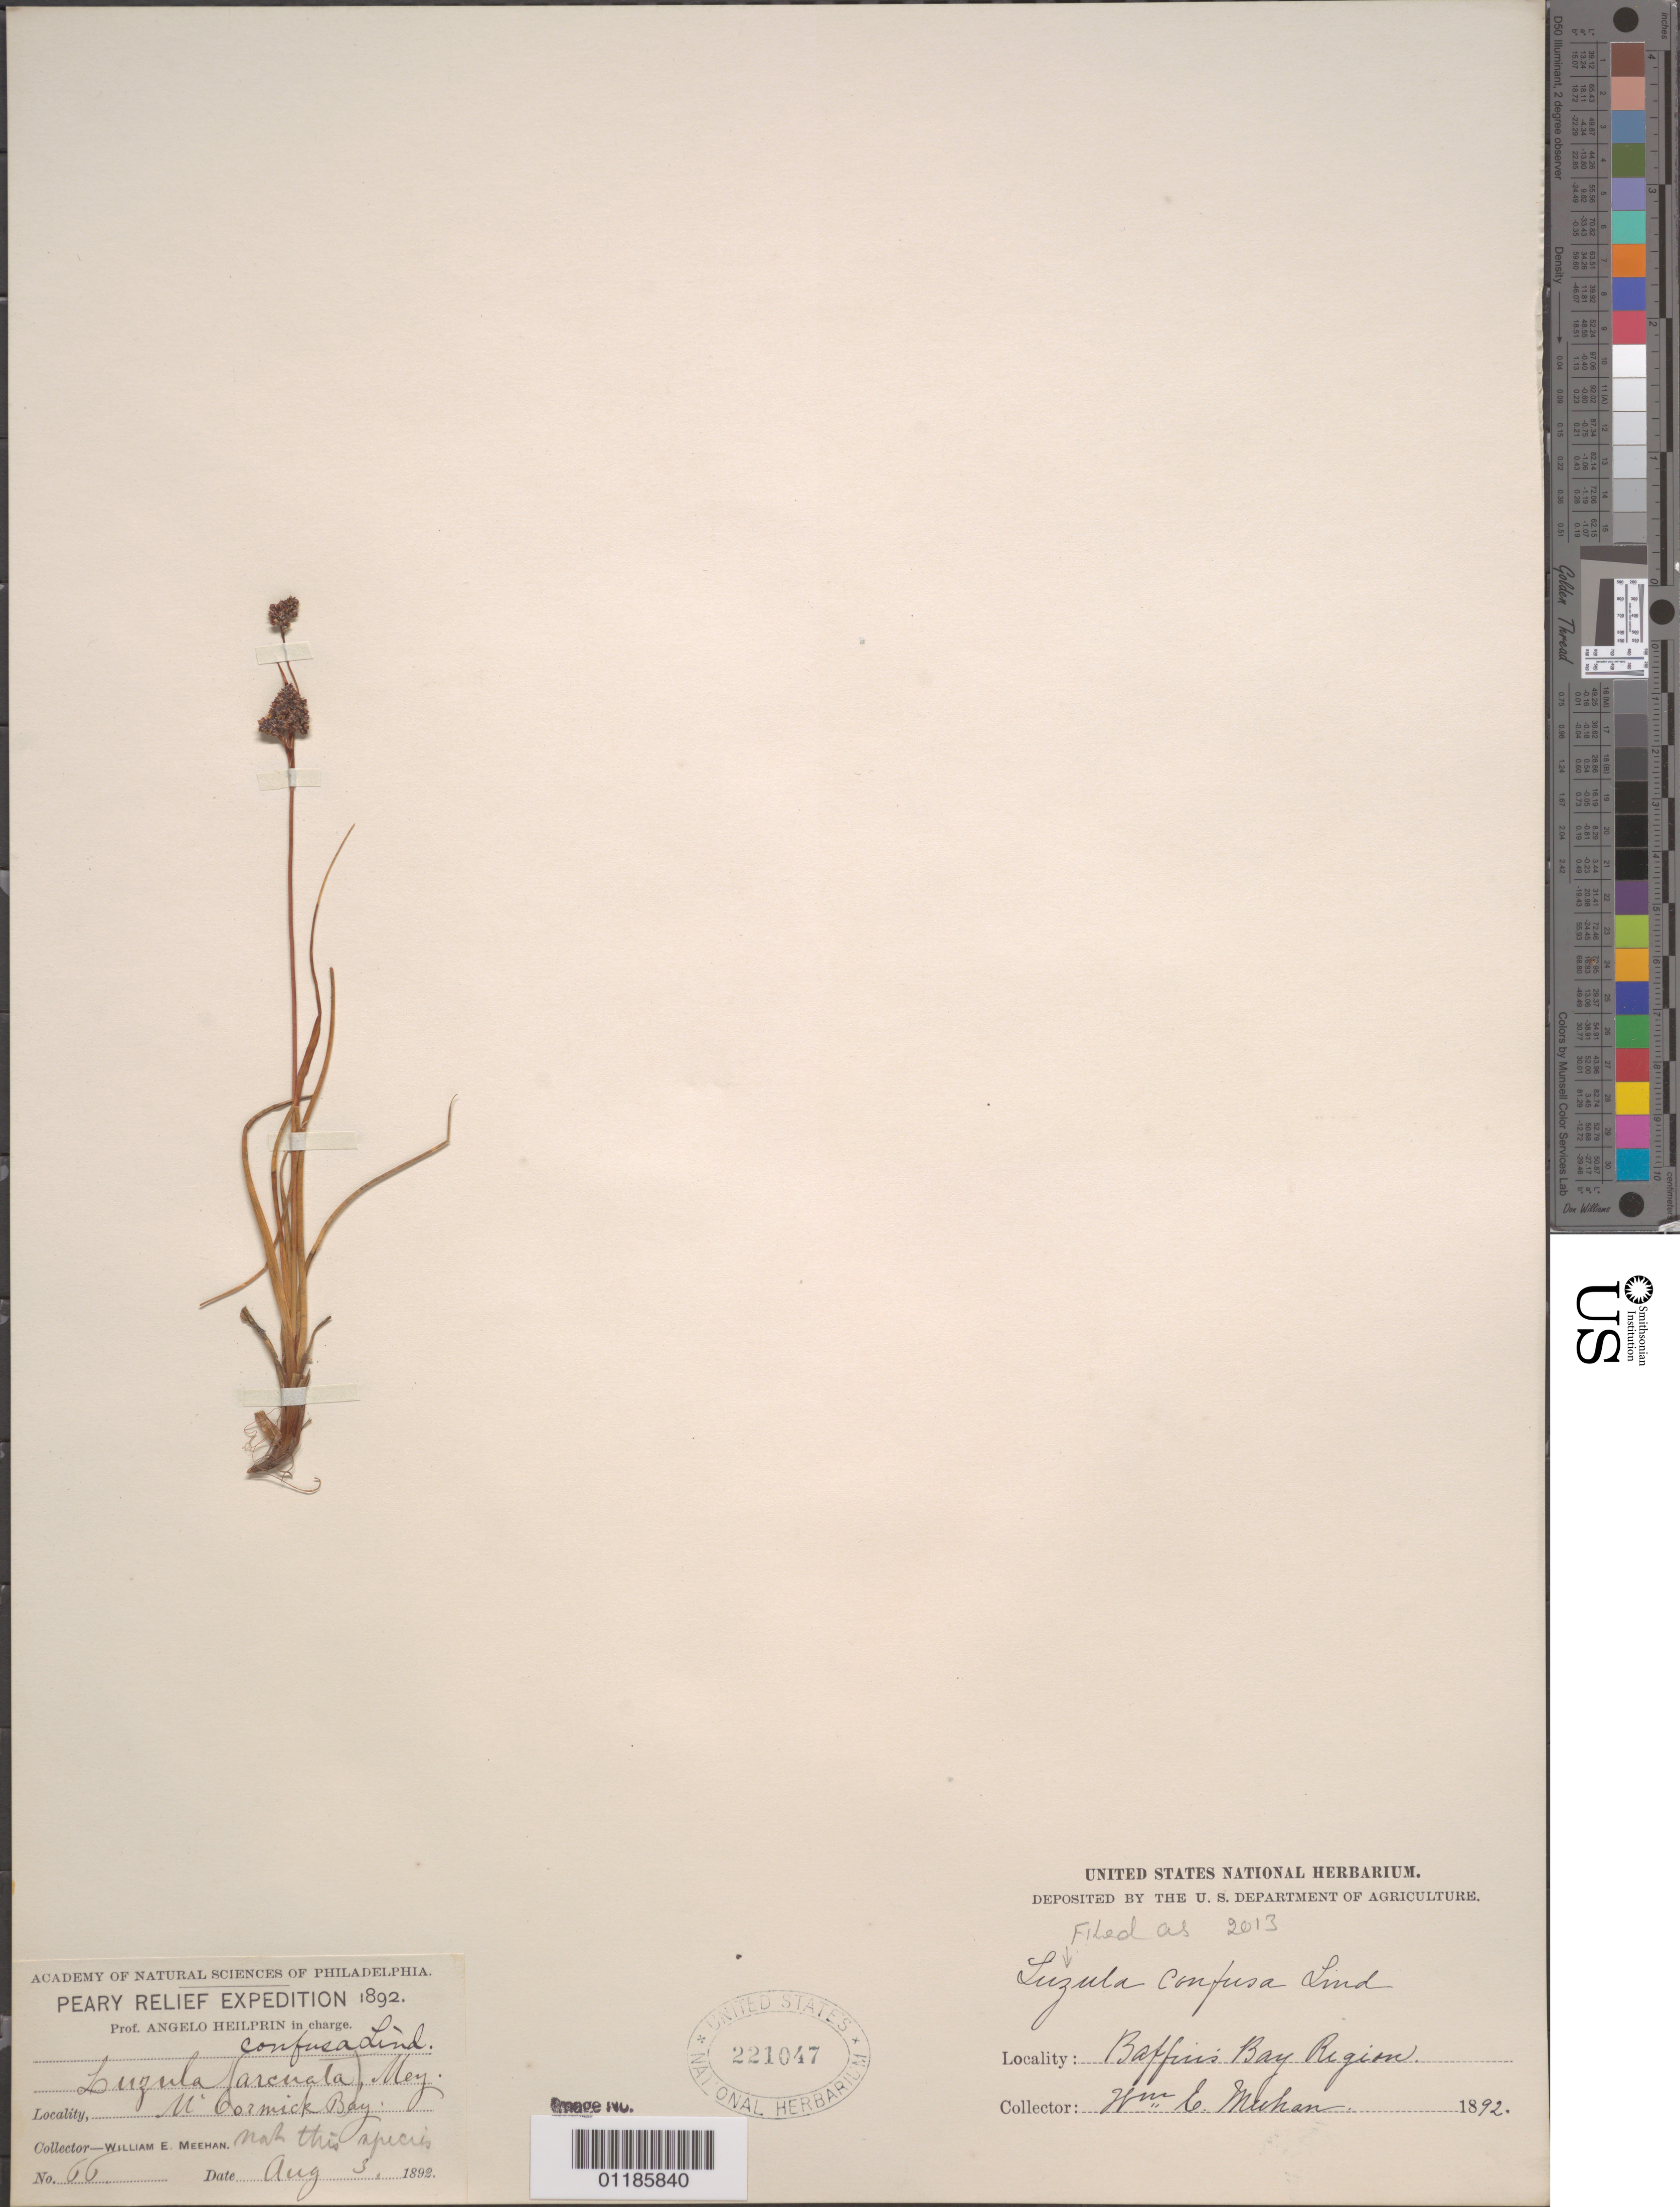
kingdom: Plantae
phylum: Tracheophyta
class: Liliopsida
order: Poales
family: Juncaceae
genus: Luzula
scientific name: Luzula confusa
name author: Lindeb.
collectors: W. Meehan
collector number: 66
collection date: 1892-08-03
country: Greenland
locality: McCormick Bay.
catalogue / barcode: US 221047